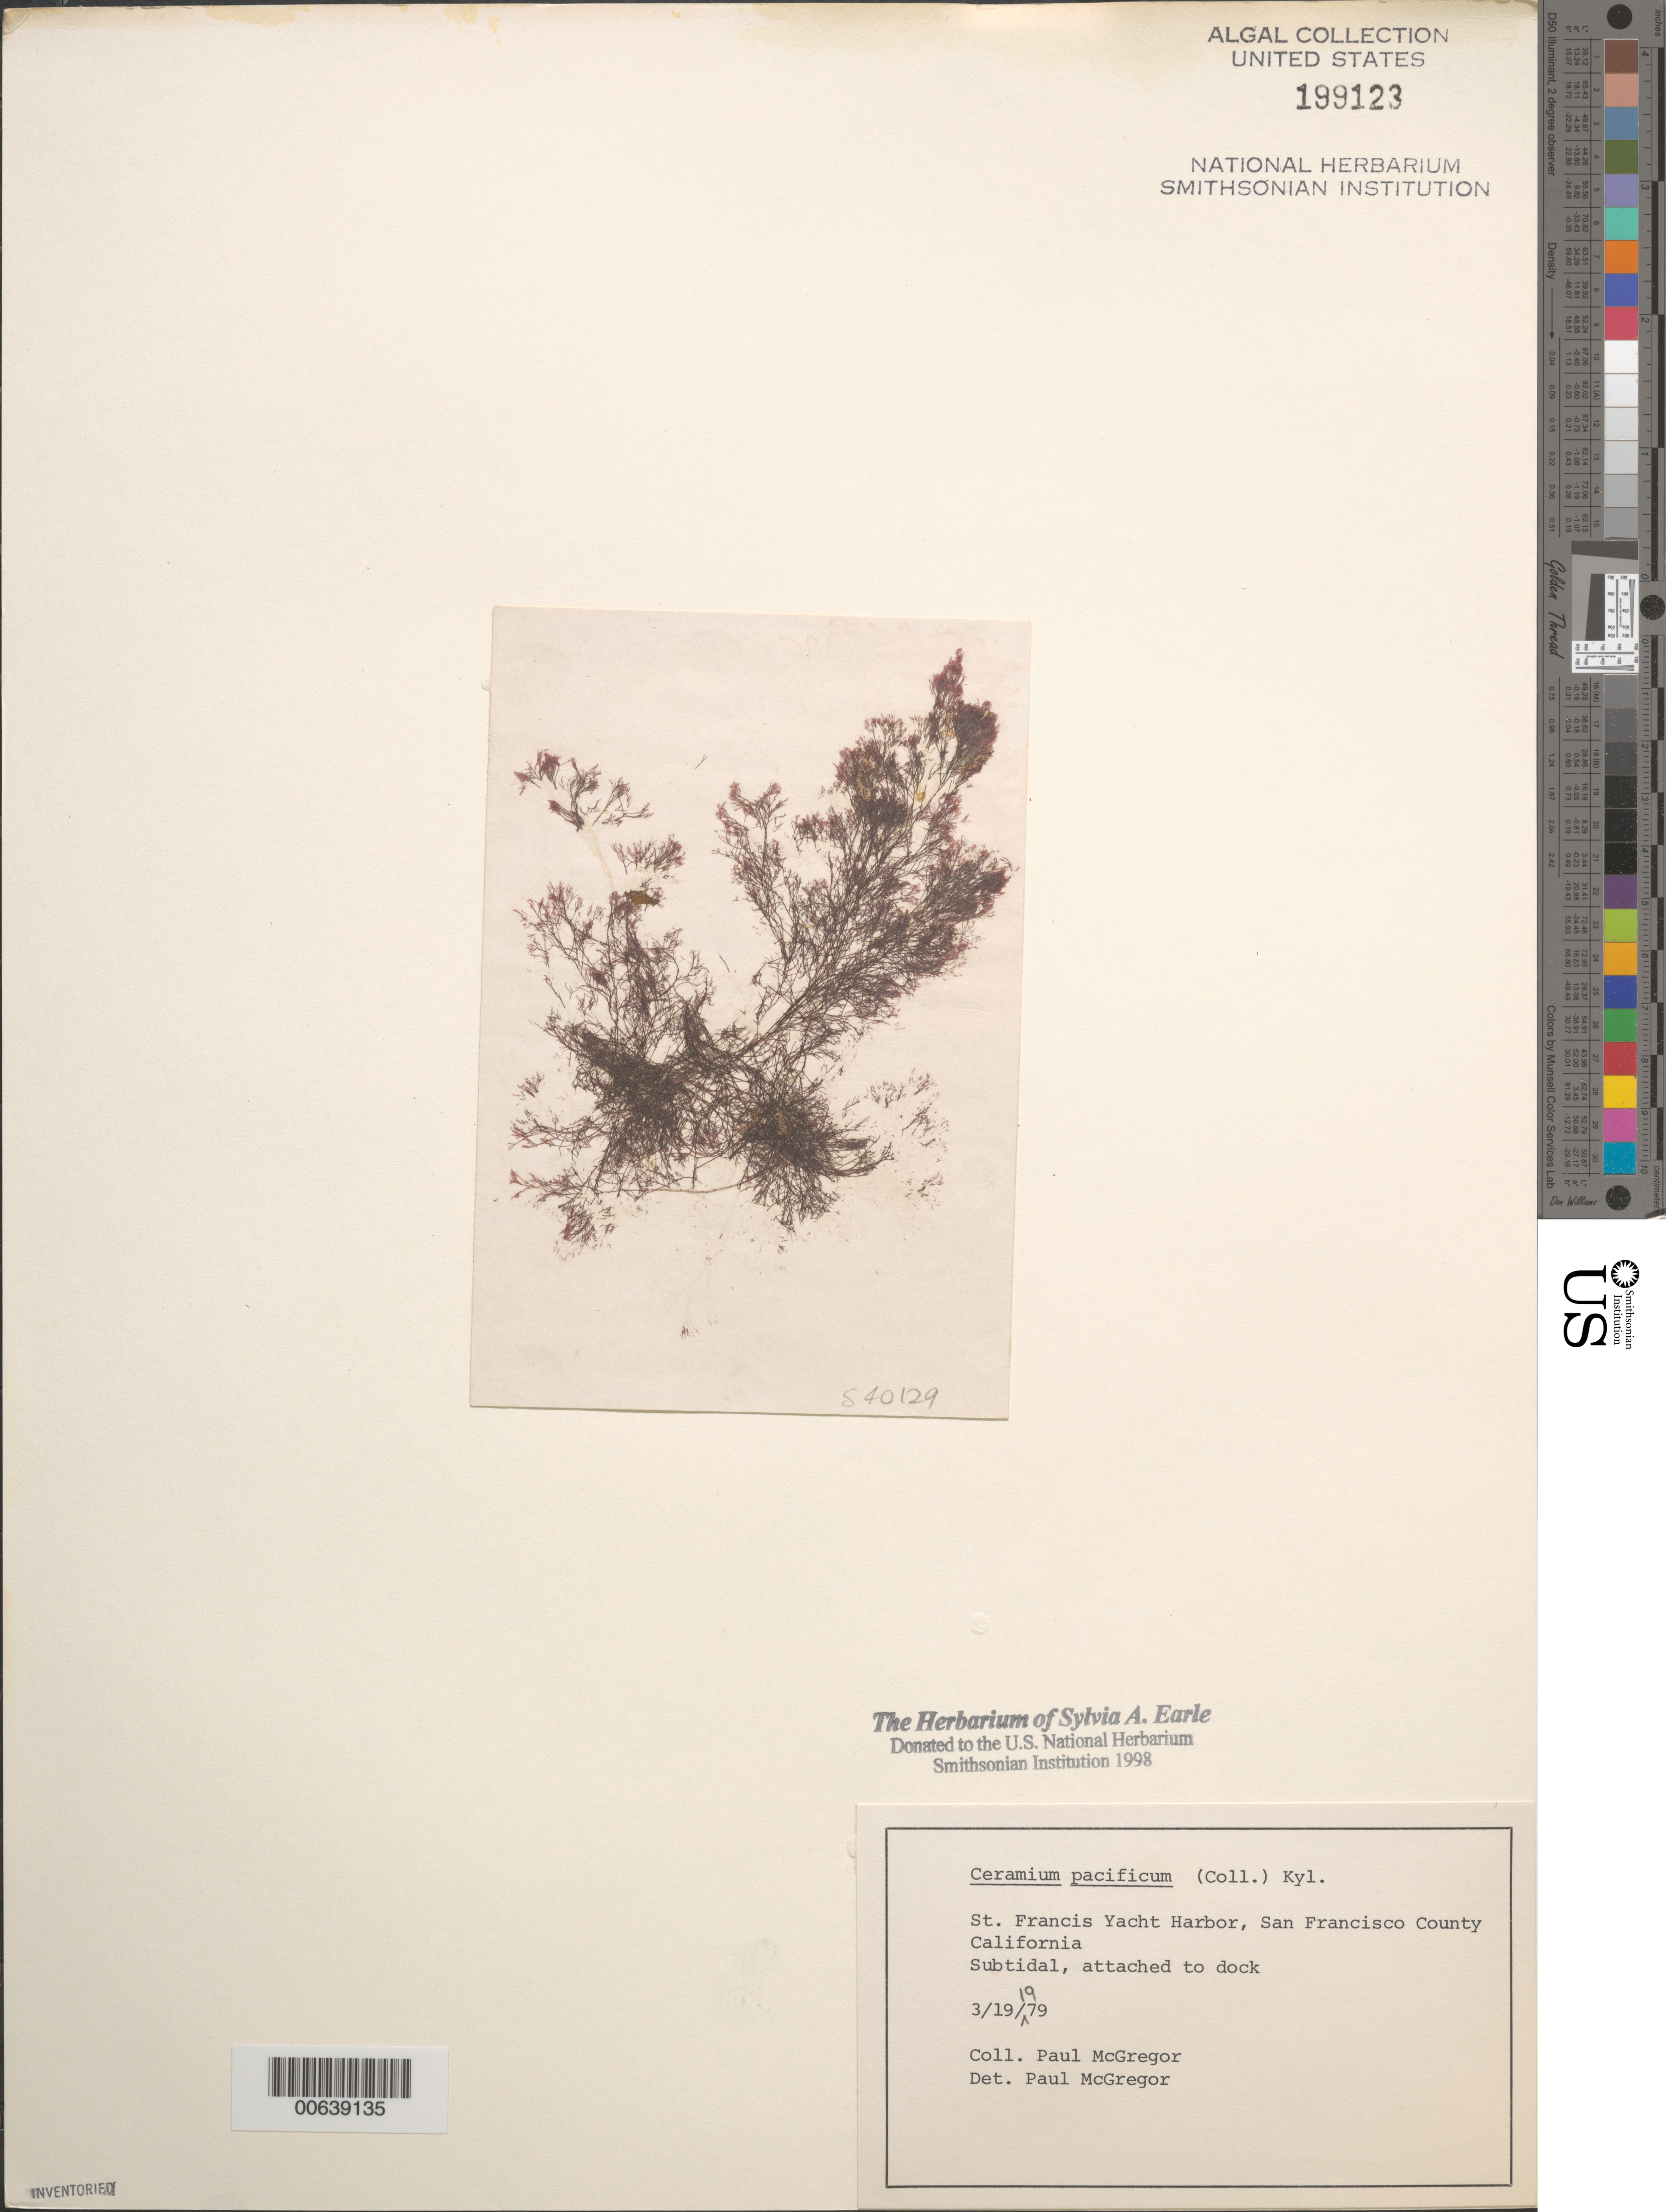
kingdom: Plantae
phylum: Rhodophyta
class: Florideophyceae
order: Ceramiales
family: Ceramiaceae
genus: Ceramium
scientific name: Ceramium pacificum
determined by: McGregor, Paul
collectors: P. McGregor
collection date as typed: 19 Mar 1979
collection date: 1979-03-19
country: United States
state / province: California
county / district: San Francisco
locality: San Francisco, St. Francis Yacht Harbor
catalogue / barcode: US 199123